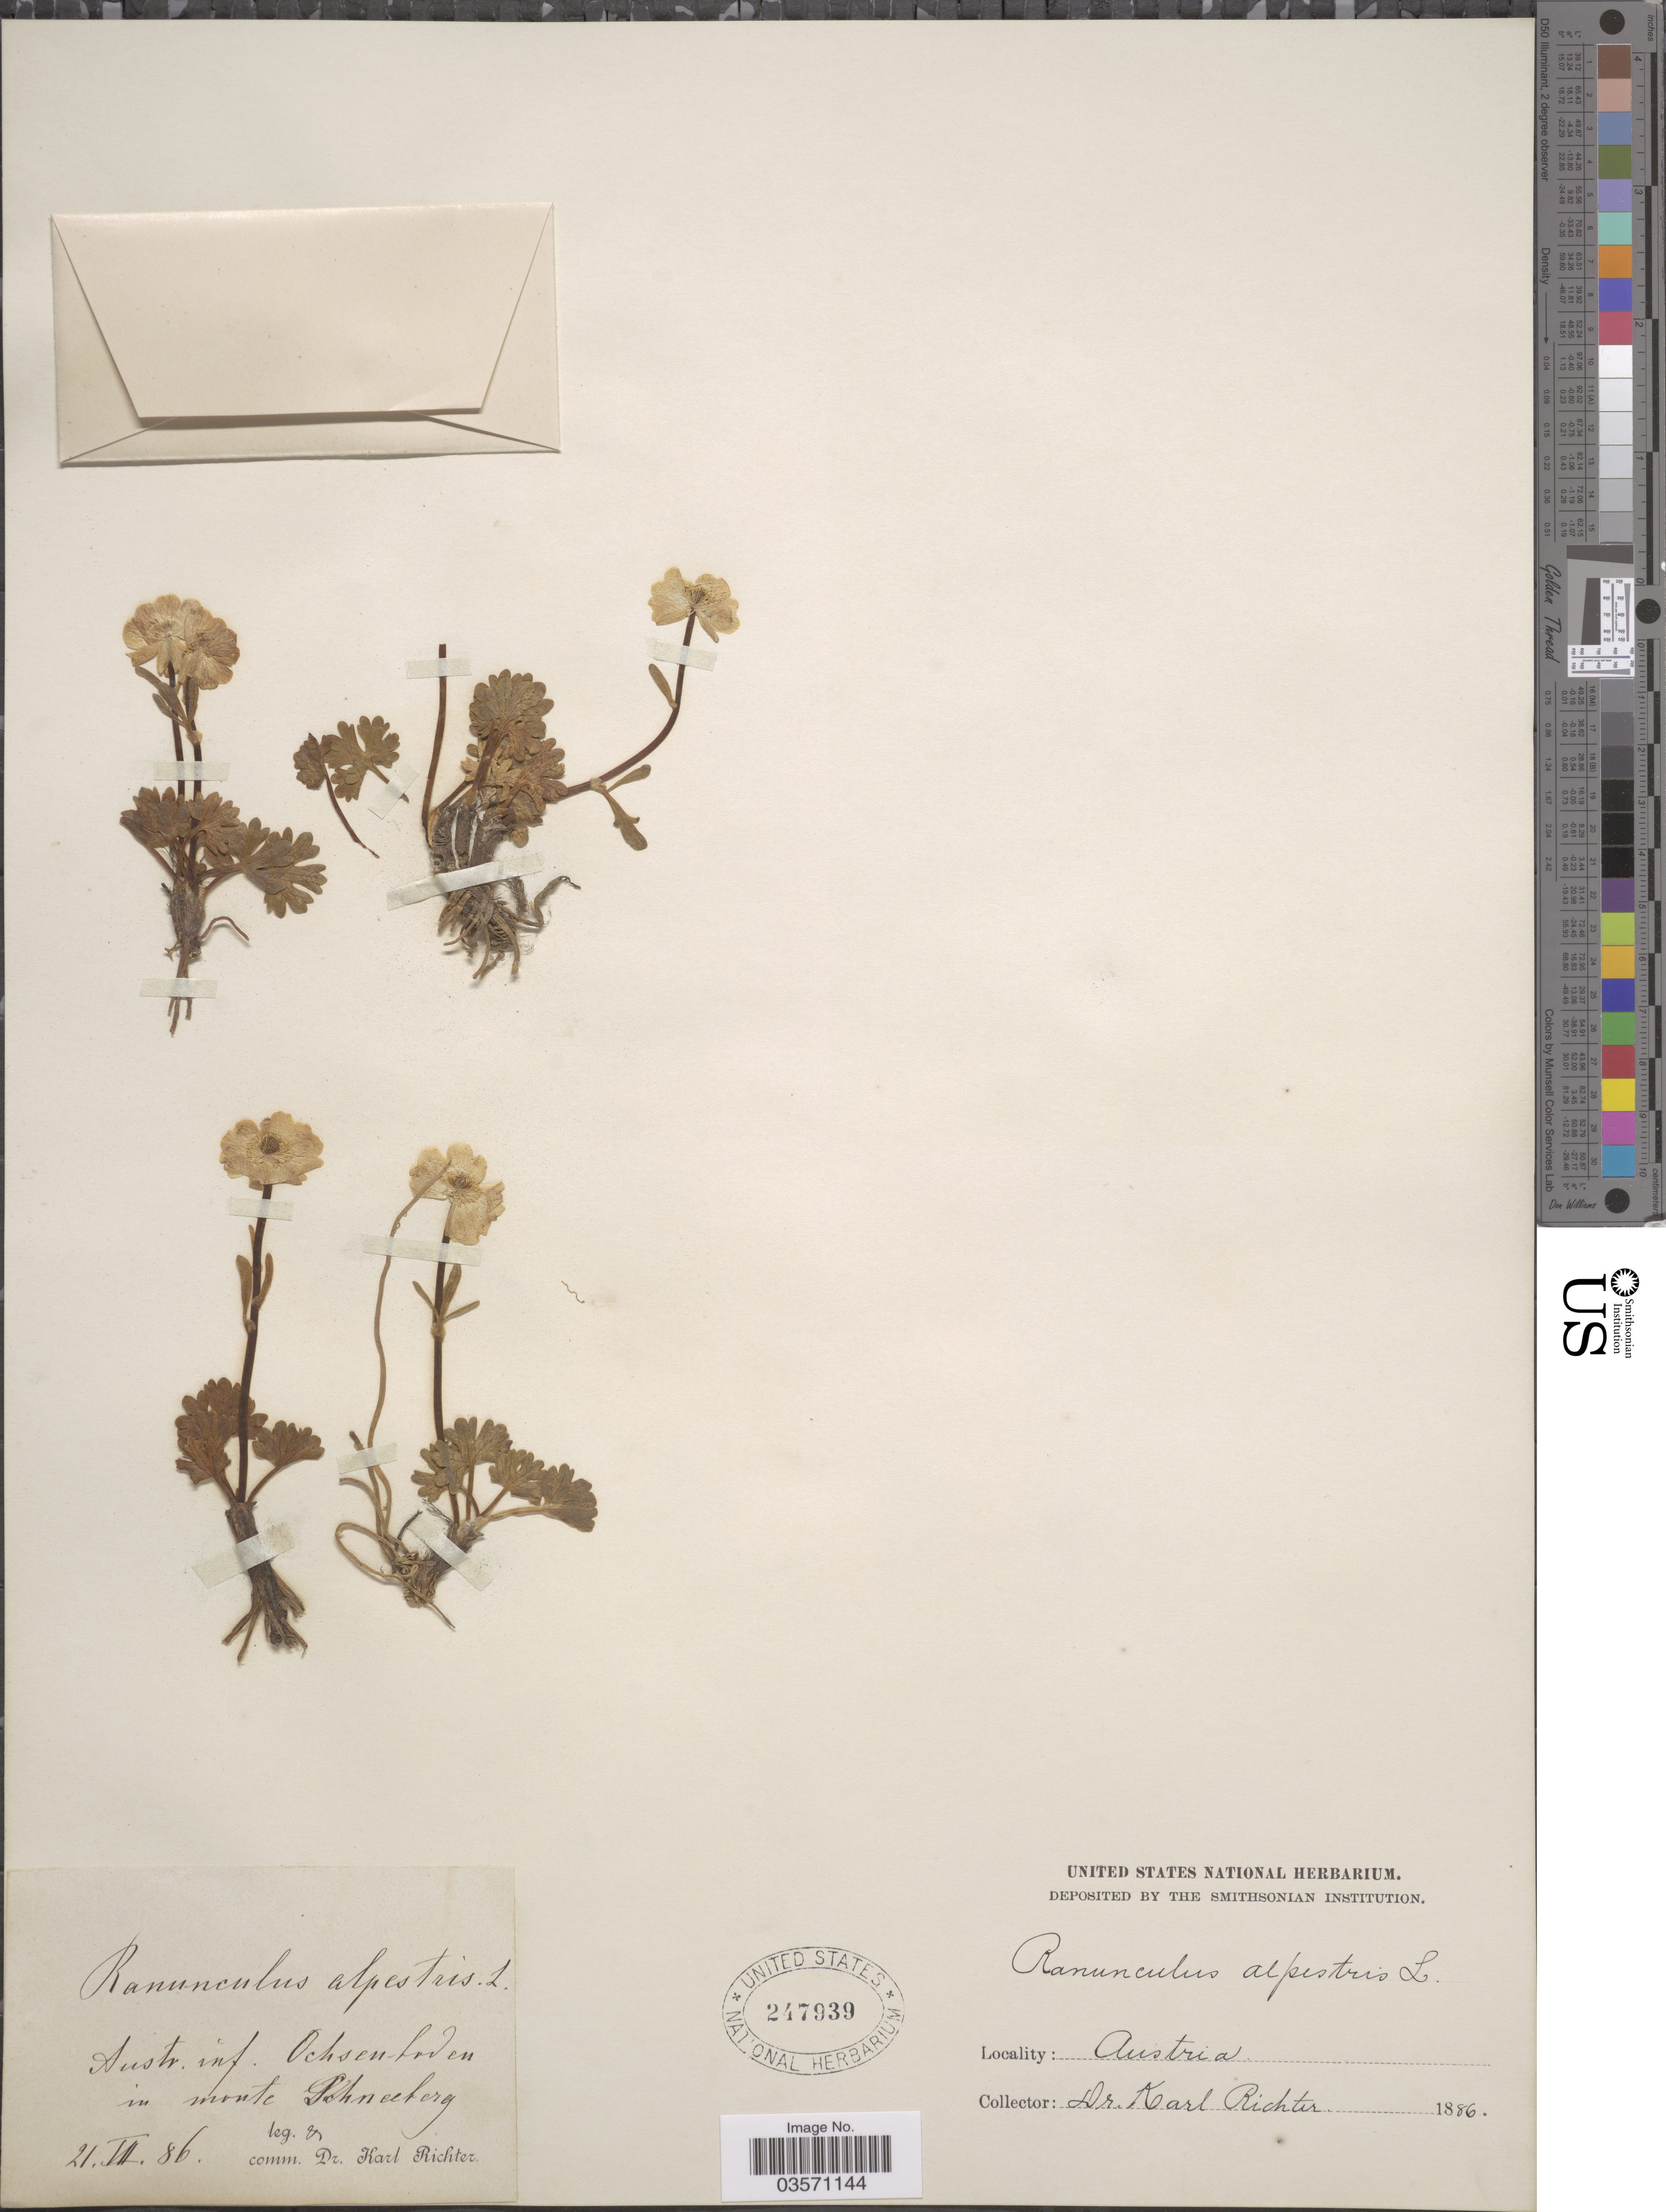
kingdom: Plantae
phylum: Tracheophyta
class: Magnoliopsida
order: Ranunculales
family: Ranunculaceae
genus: Ranunculus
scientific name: Ranunculus alpestris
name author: L.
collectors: K. Richter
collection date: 1886-07-21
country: Austria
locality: Austr. inf. Ochsen-hoden in monte Schneeberg.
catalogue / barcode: US 247939